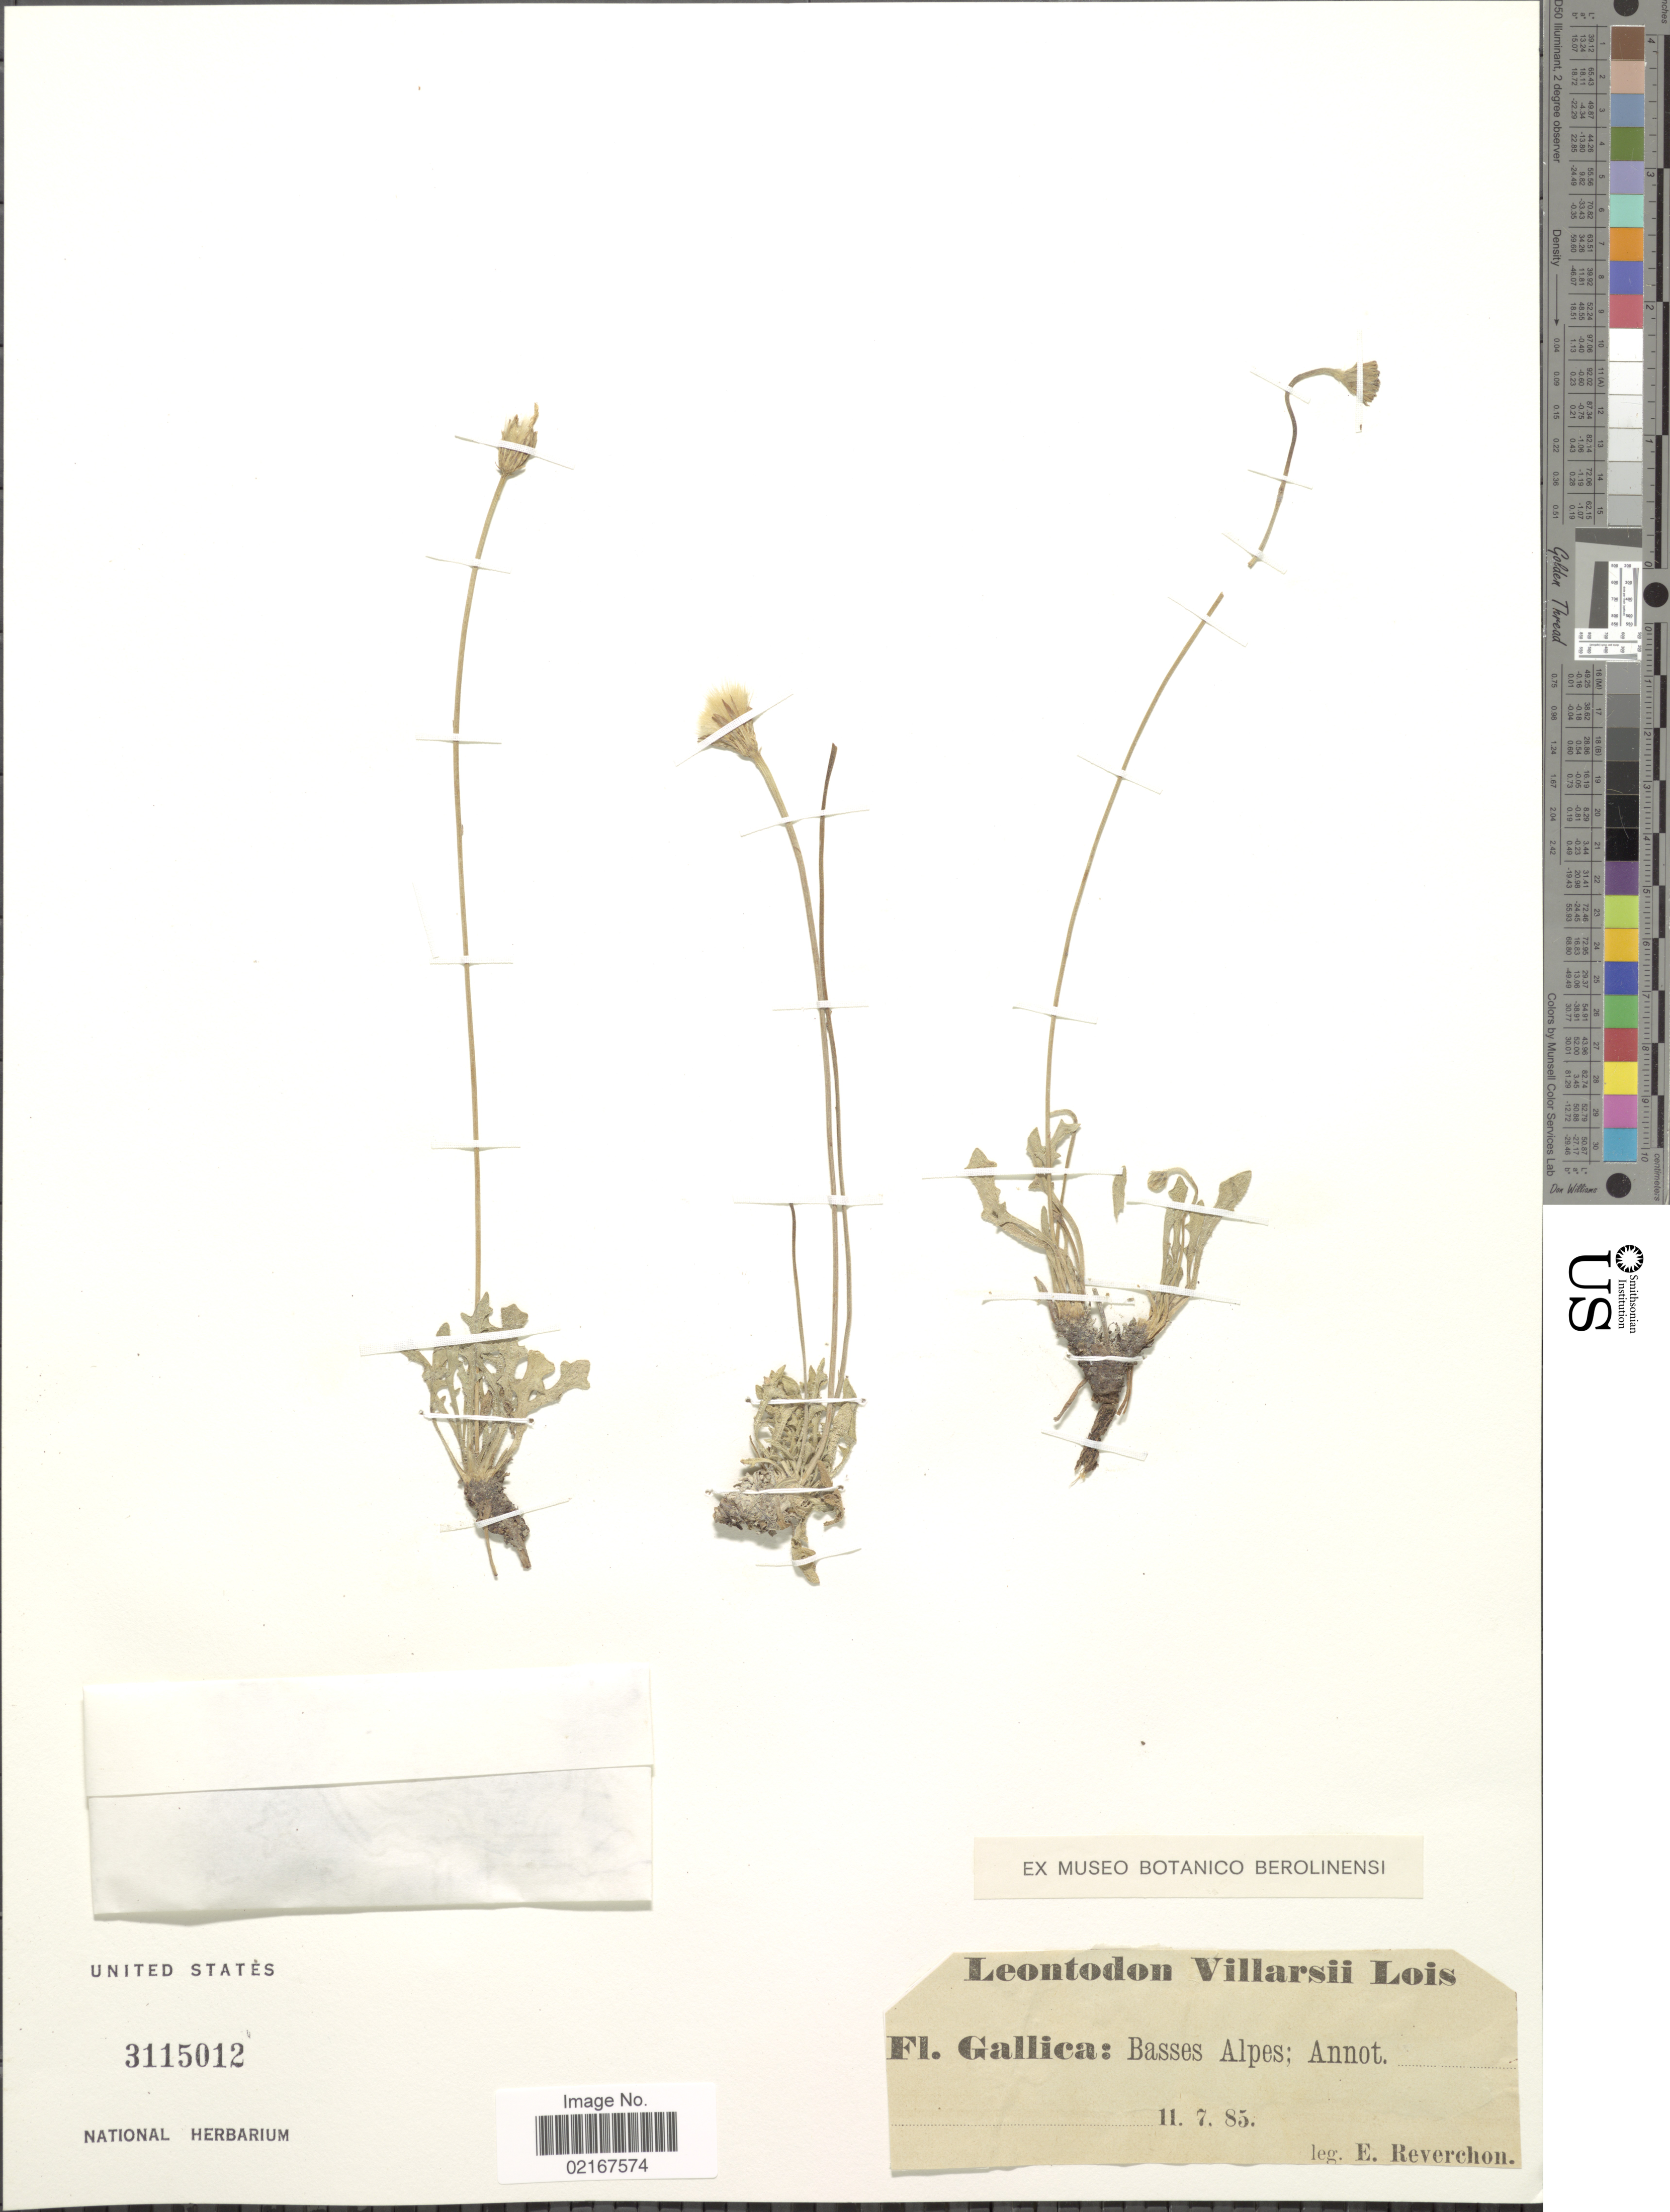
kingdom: Plantae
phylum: Tracheophyta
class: Magnoliopsida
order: Asterales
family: Asteraceae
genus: Leontodon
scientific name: Leontodon hirtus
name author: L.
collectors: E. Reverchon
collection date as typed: Transcribed d/m/y: 11/7/85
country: France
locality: Gallica, basses Alpes Annot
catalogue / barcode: US 3115012